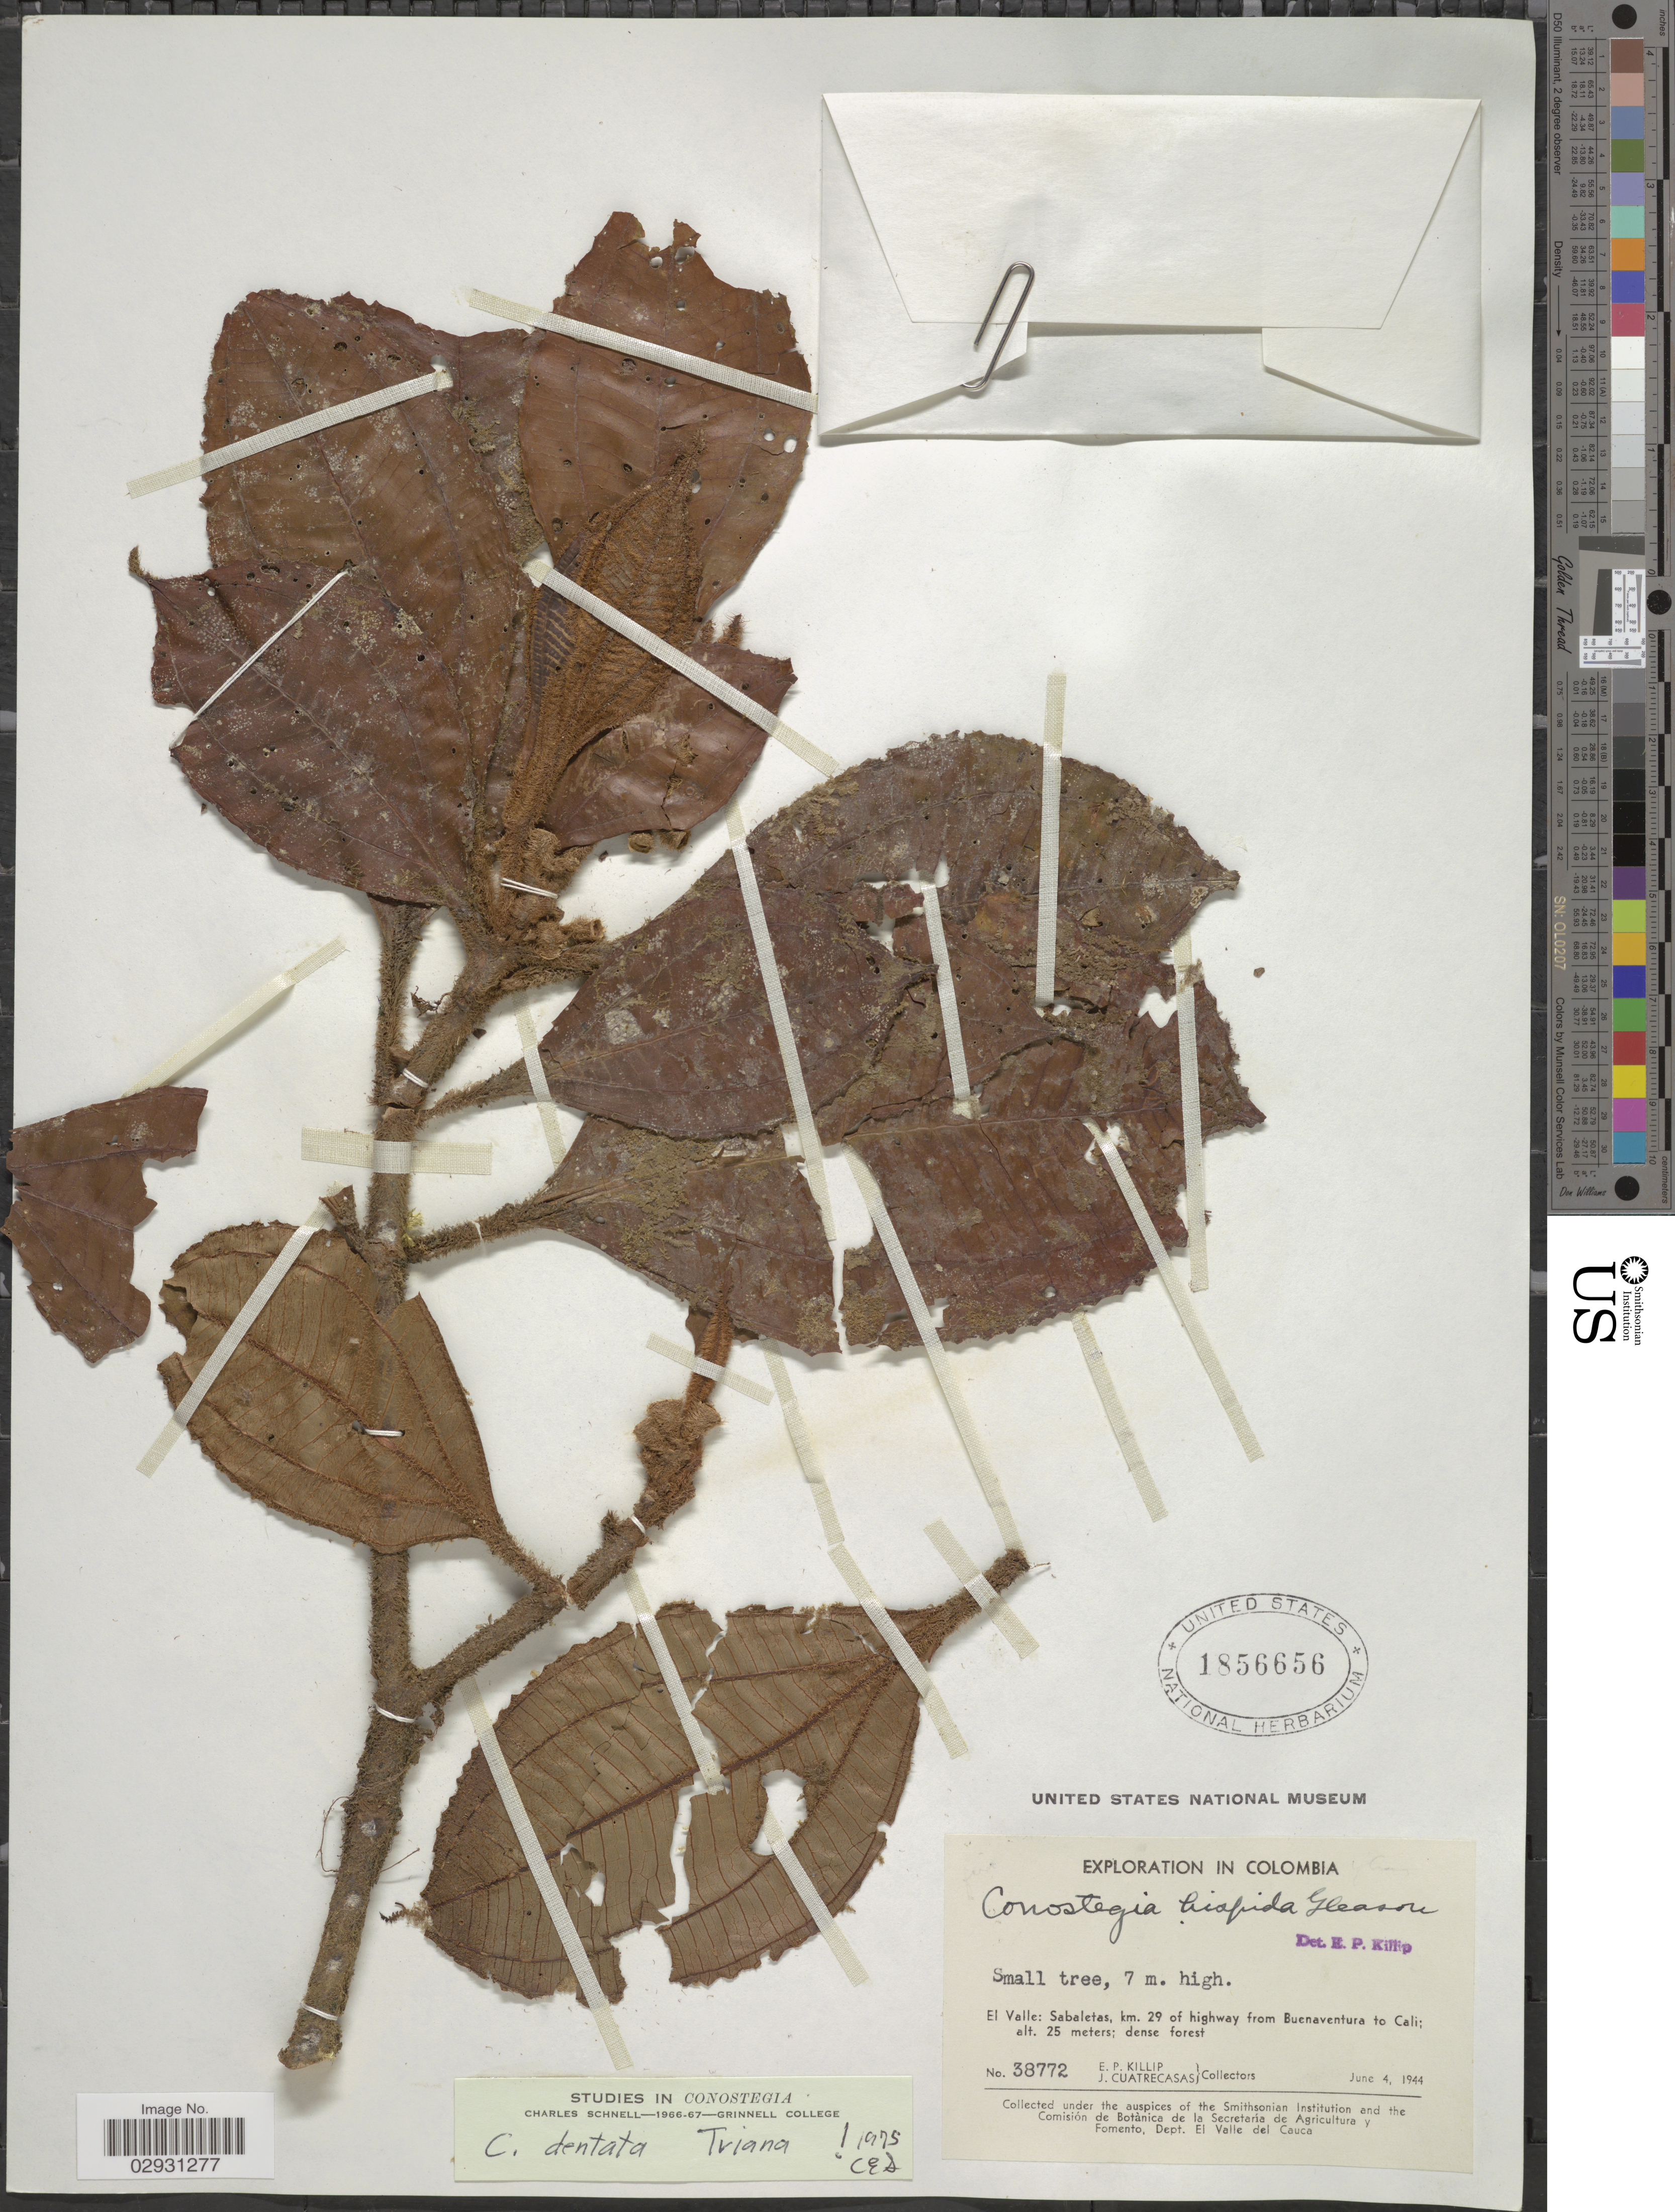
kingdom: Plantae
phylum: Tracheophyta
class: Magnoliopsida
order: Myrtales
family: Melastomataceae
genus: Conostegia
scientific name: Conostegia dentata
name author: Triana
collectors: E. P. Killip & J. Cuatrecasas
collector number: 38772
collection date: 1944-06-04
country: Colombia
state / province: Valle del Cauca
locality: El Valle: Sabaletas, km. 29 of highway from Buenaventura to Cali.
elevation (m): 25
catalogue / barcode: US 1856656